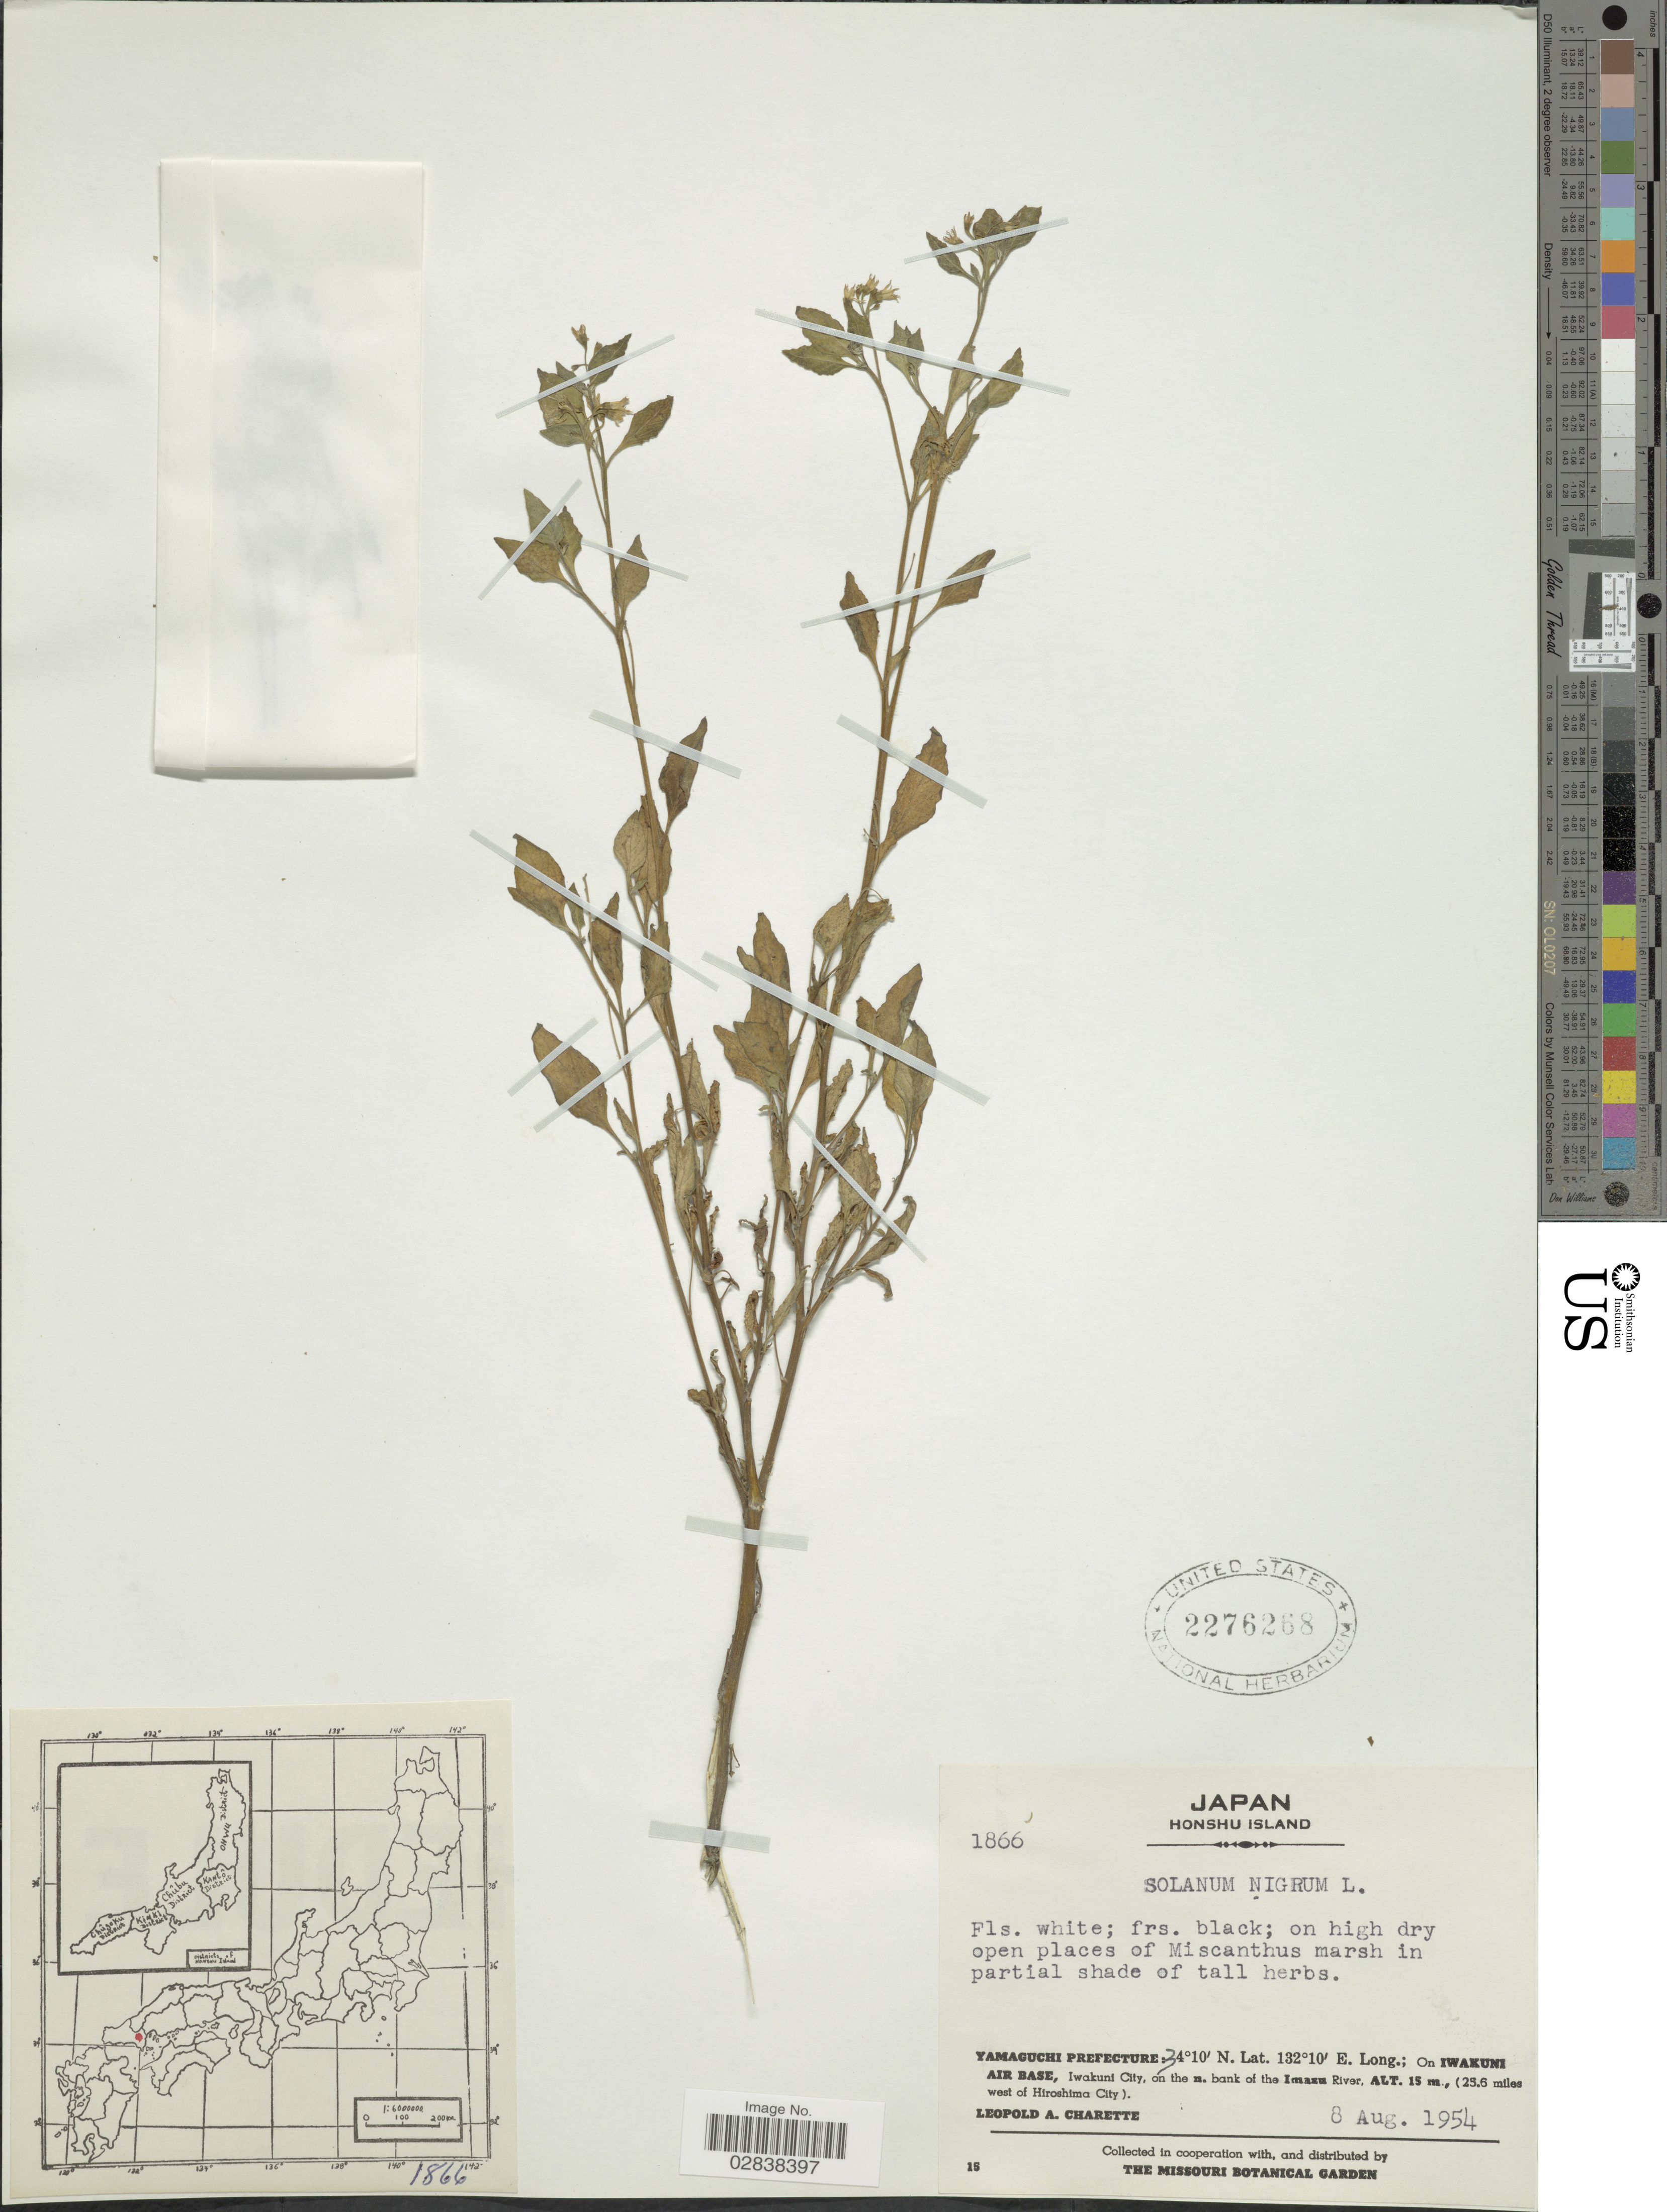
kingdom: Plantae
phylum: Tracheophyta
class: Magnoliopsida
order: Solanales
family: Solanaceae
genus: Solanum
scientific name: Solanum nigrum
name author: L.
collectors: L. A. Charette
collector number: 1866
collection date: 1954-08-08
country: Japan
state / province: Yamaguti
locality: Honshu Island, Yamaguchi Prefecture, on Iwakuni Air Base, Iwakuni City, on the n. bank of the Imazu River, 25.6 miles west of Hiroshima City.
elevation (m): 15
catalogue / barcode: US 2276268